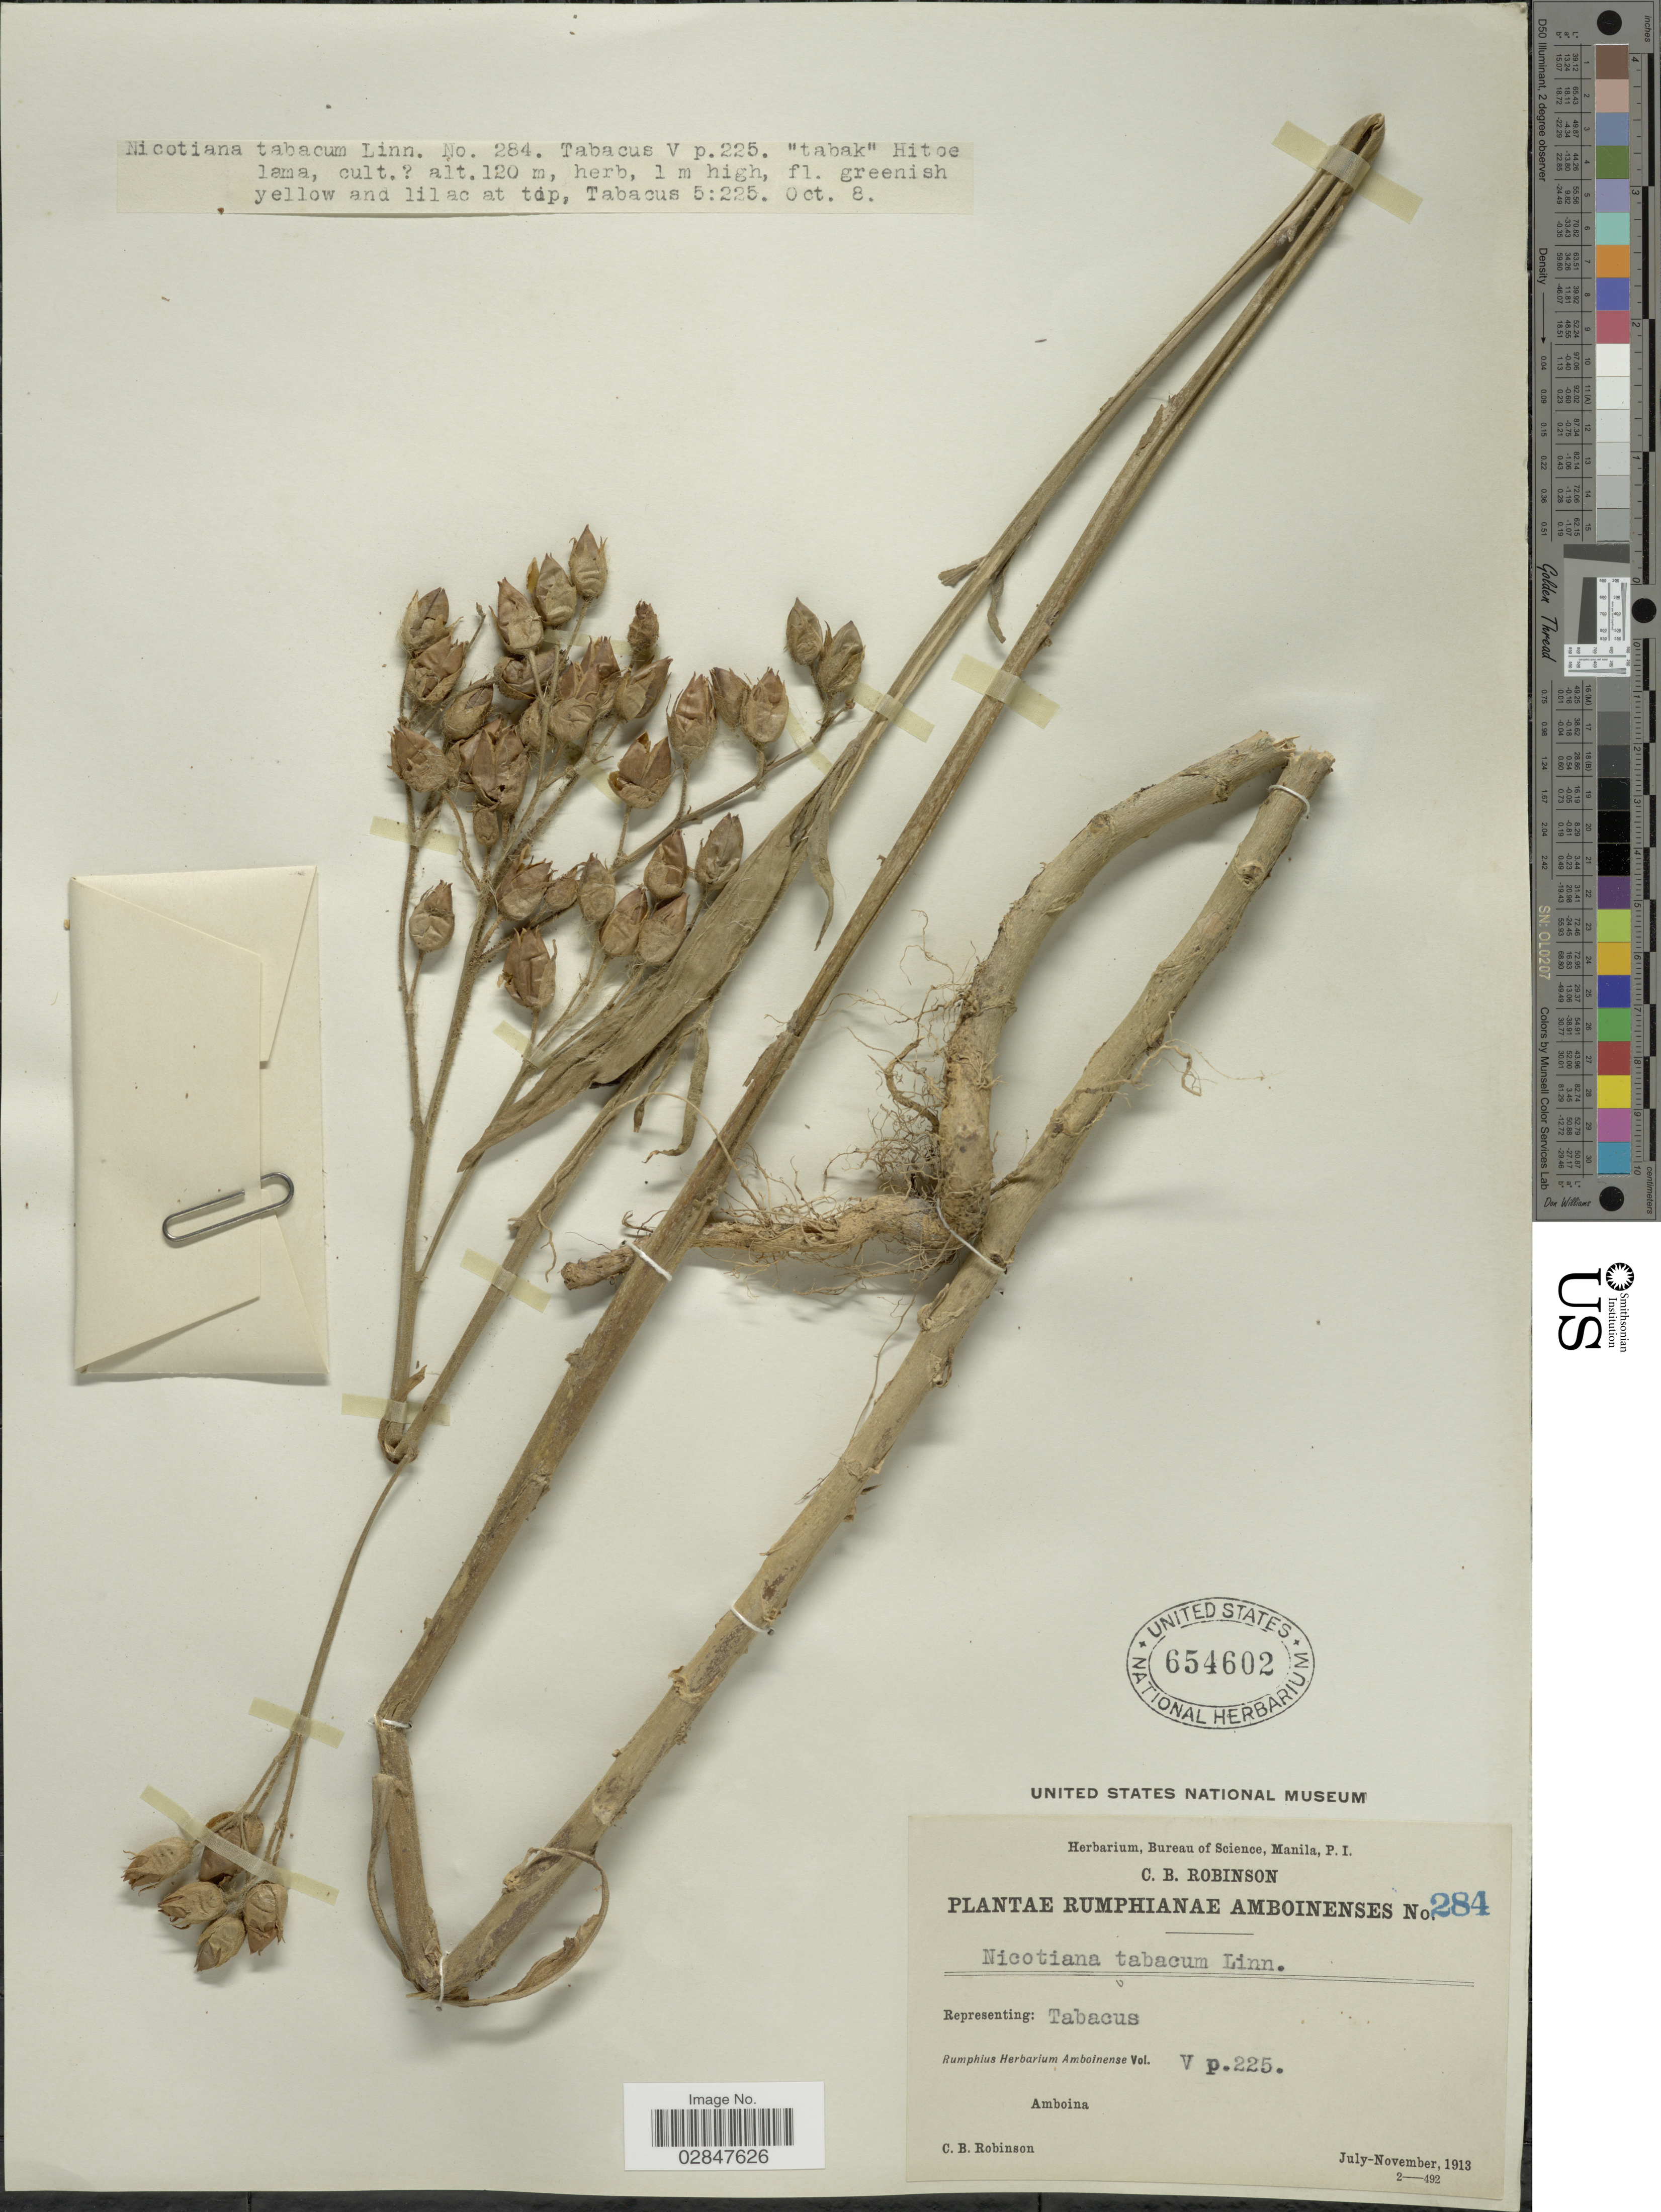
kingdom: Plantae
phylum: Tracheophyta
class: Magnoliopsida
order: Solanales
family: Solanaceae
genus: Nicotiana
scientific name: Nicotiana tabacum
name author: L.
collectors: C. Robinson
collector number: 284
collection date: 1913-07/1913-11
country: Indonesia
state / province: Maluku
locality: Rumphianae Amboinenses. Amboina.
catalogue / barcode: US 654602